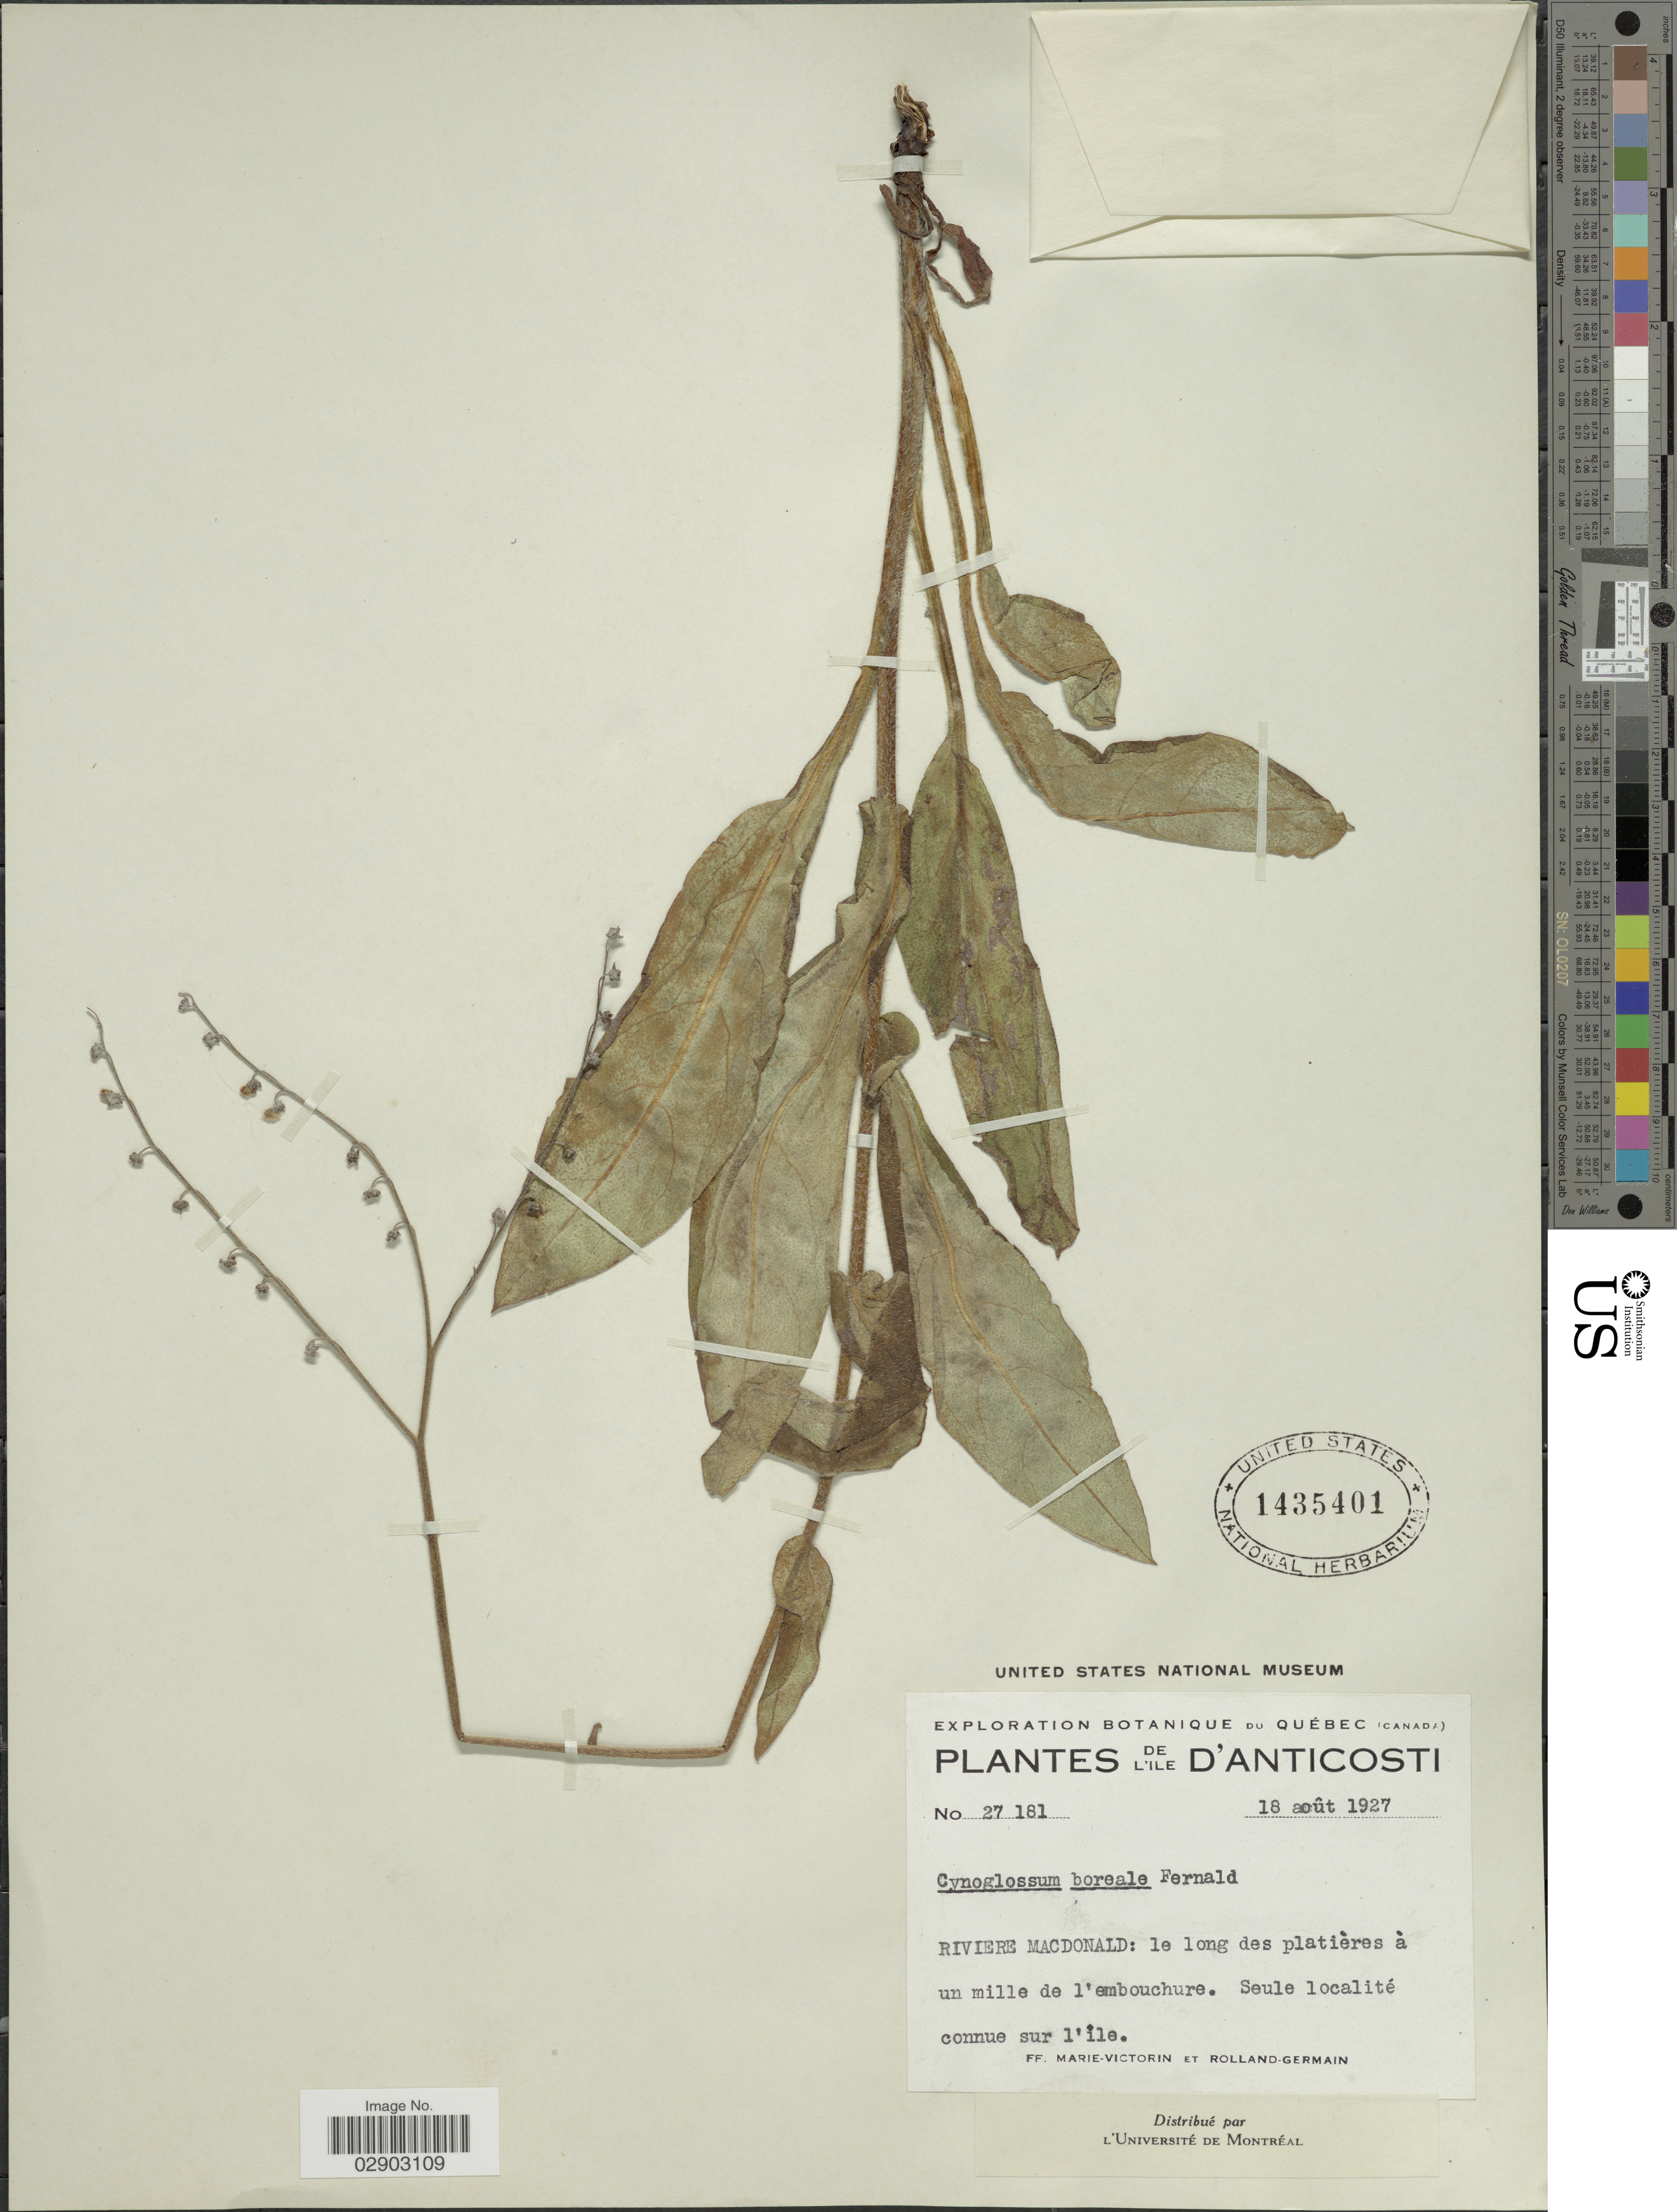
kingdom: Plantae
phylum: Tracheophyta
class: Magnoliopsida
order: Boraginales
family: Boraginaceae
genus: Cynoglossum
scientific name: Cynoglossum boreale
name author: Fernald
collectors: F. Marie-Victorin & Rolland-Germain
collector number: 27181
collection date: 1927-08-18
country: Canada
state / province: Quebec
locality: Ile d'Anticosti. Riviere Macdonald: le long des platières à un mille de l'embouchure.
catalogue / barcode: US 1435401